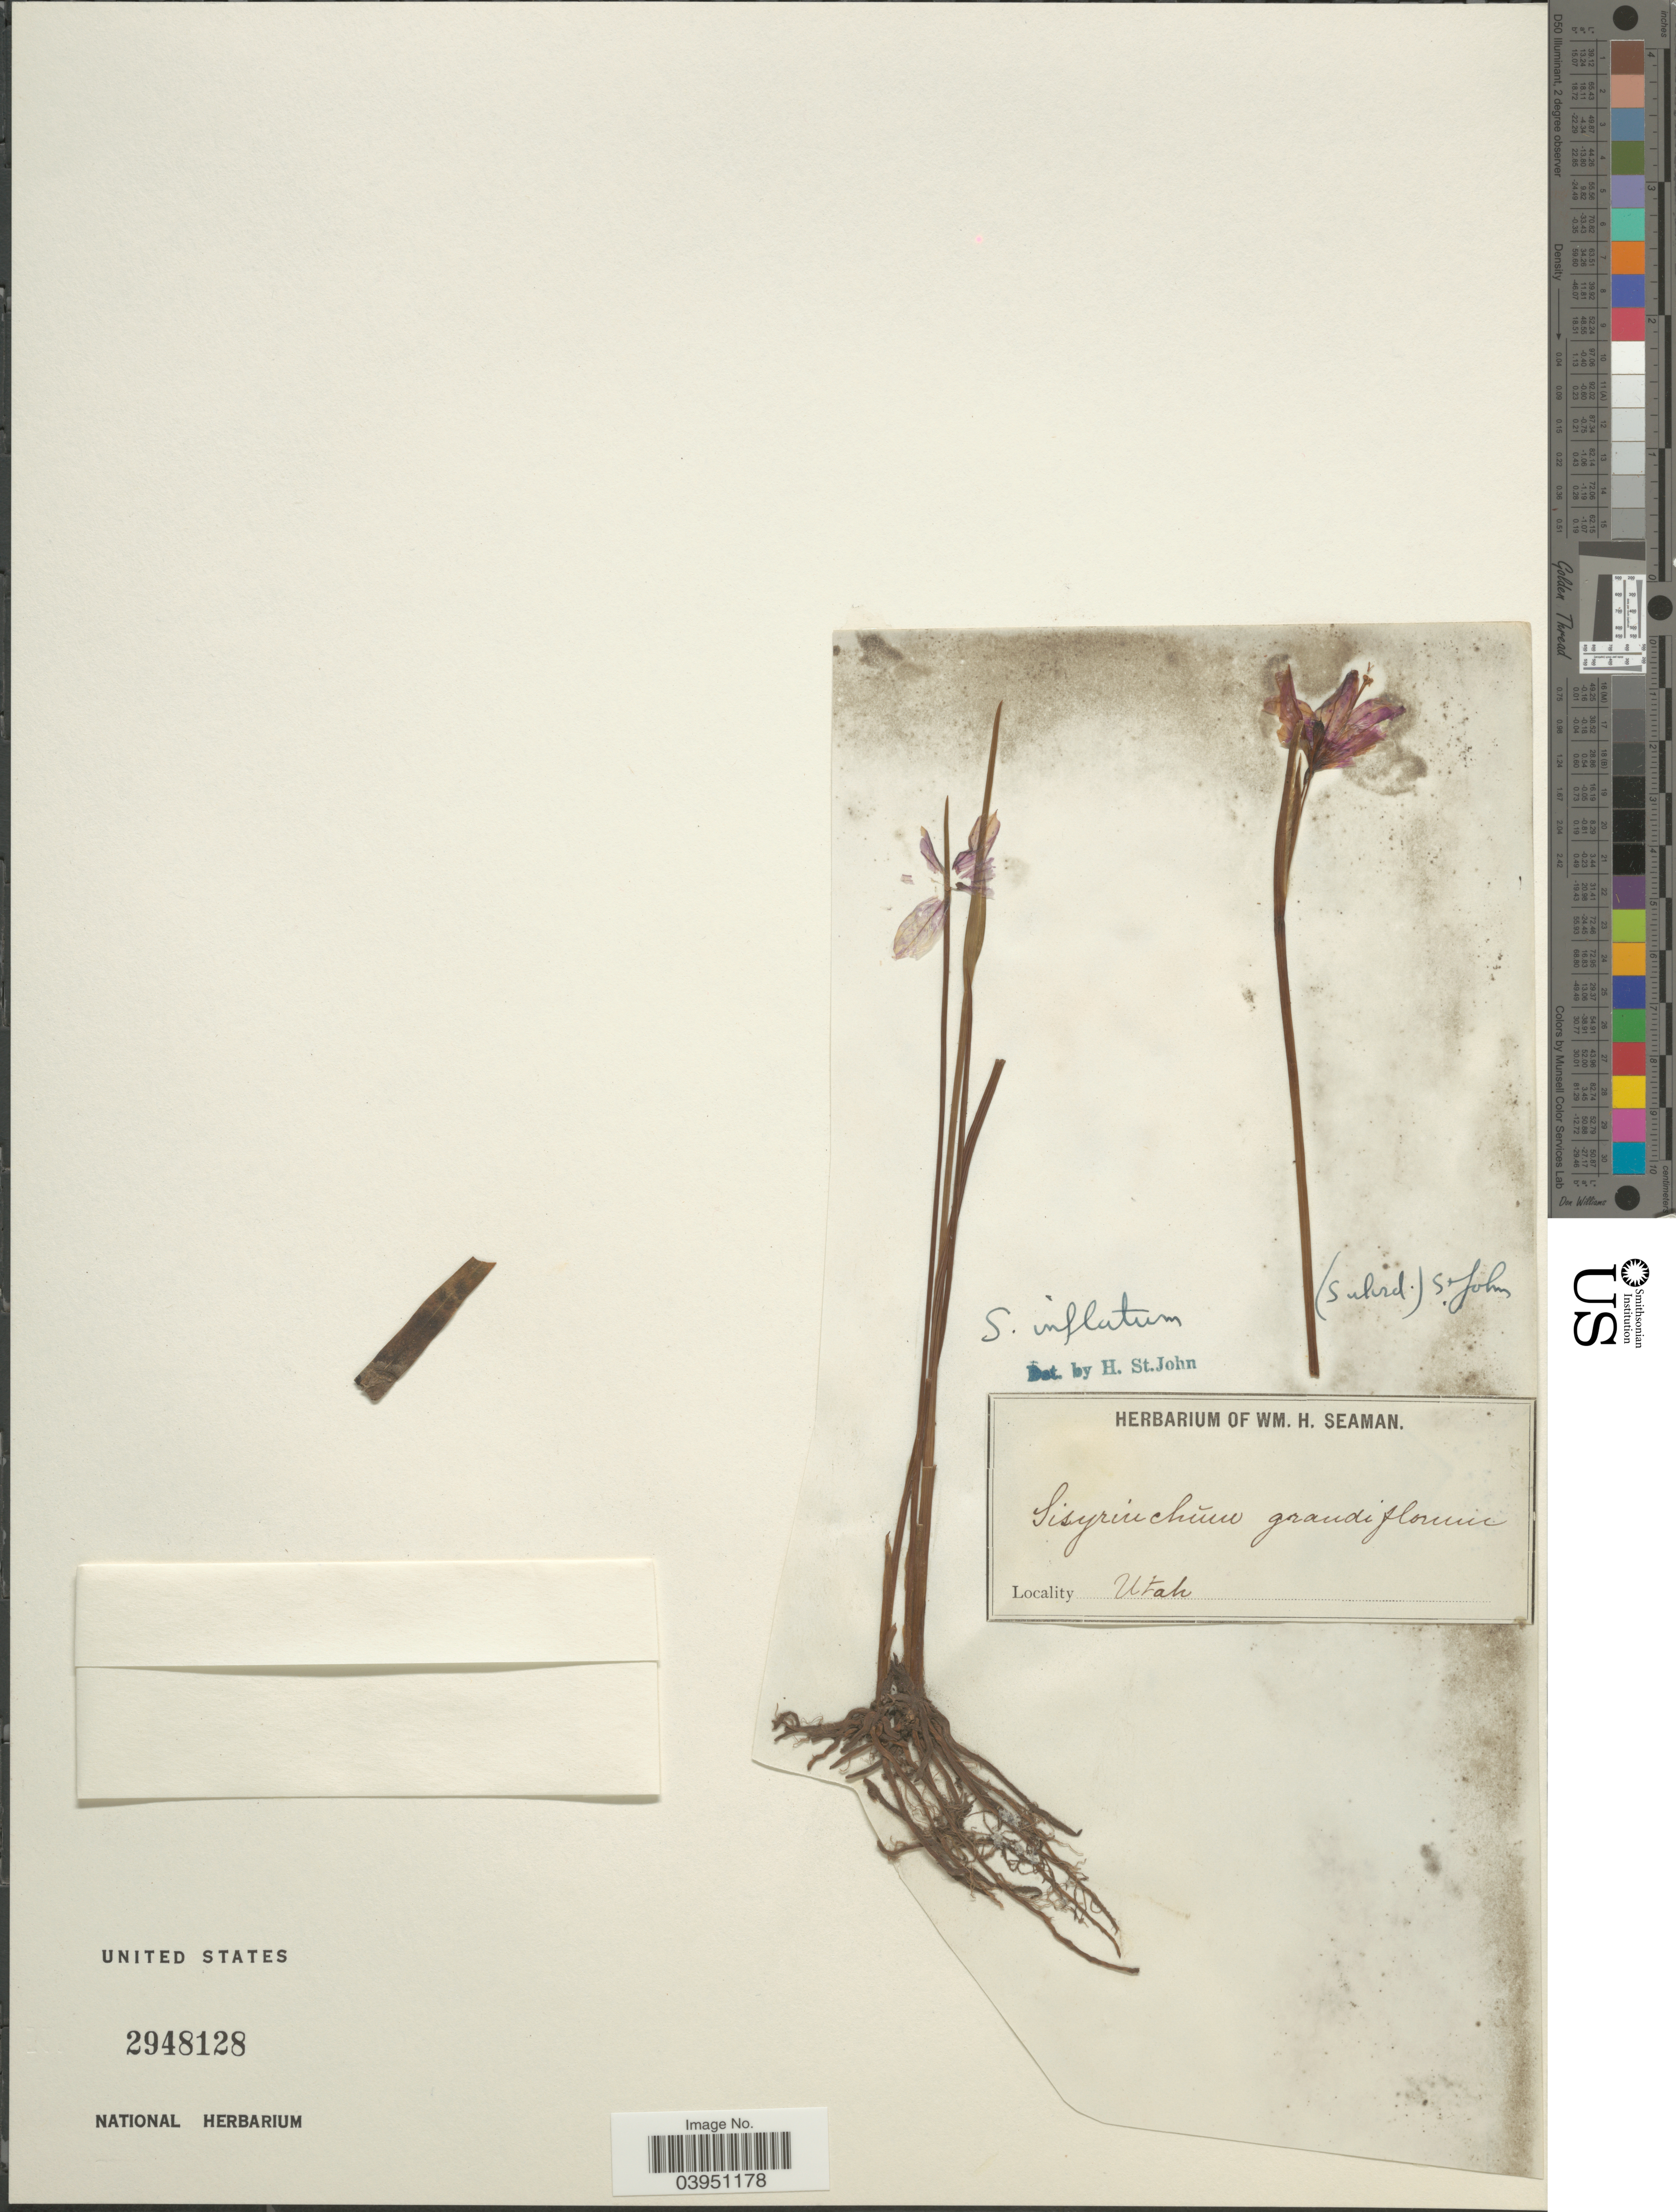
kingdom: Plantae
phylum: Tracheophyta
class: Liliopsida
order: Asparagales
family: Iridaceae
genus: Sisyrinchium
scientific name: Sisyrinchium inflatum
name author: (Suksd.) H. St. John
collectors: Ex herb. W. H. Seaman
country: United States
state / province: Utah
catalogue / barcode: US 2948128